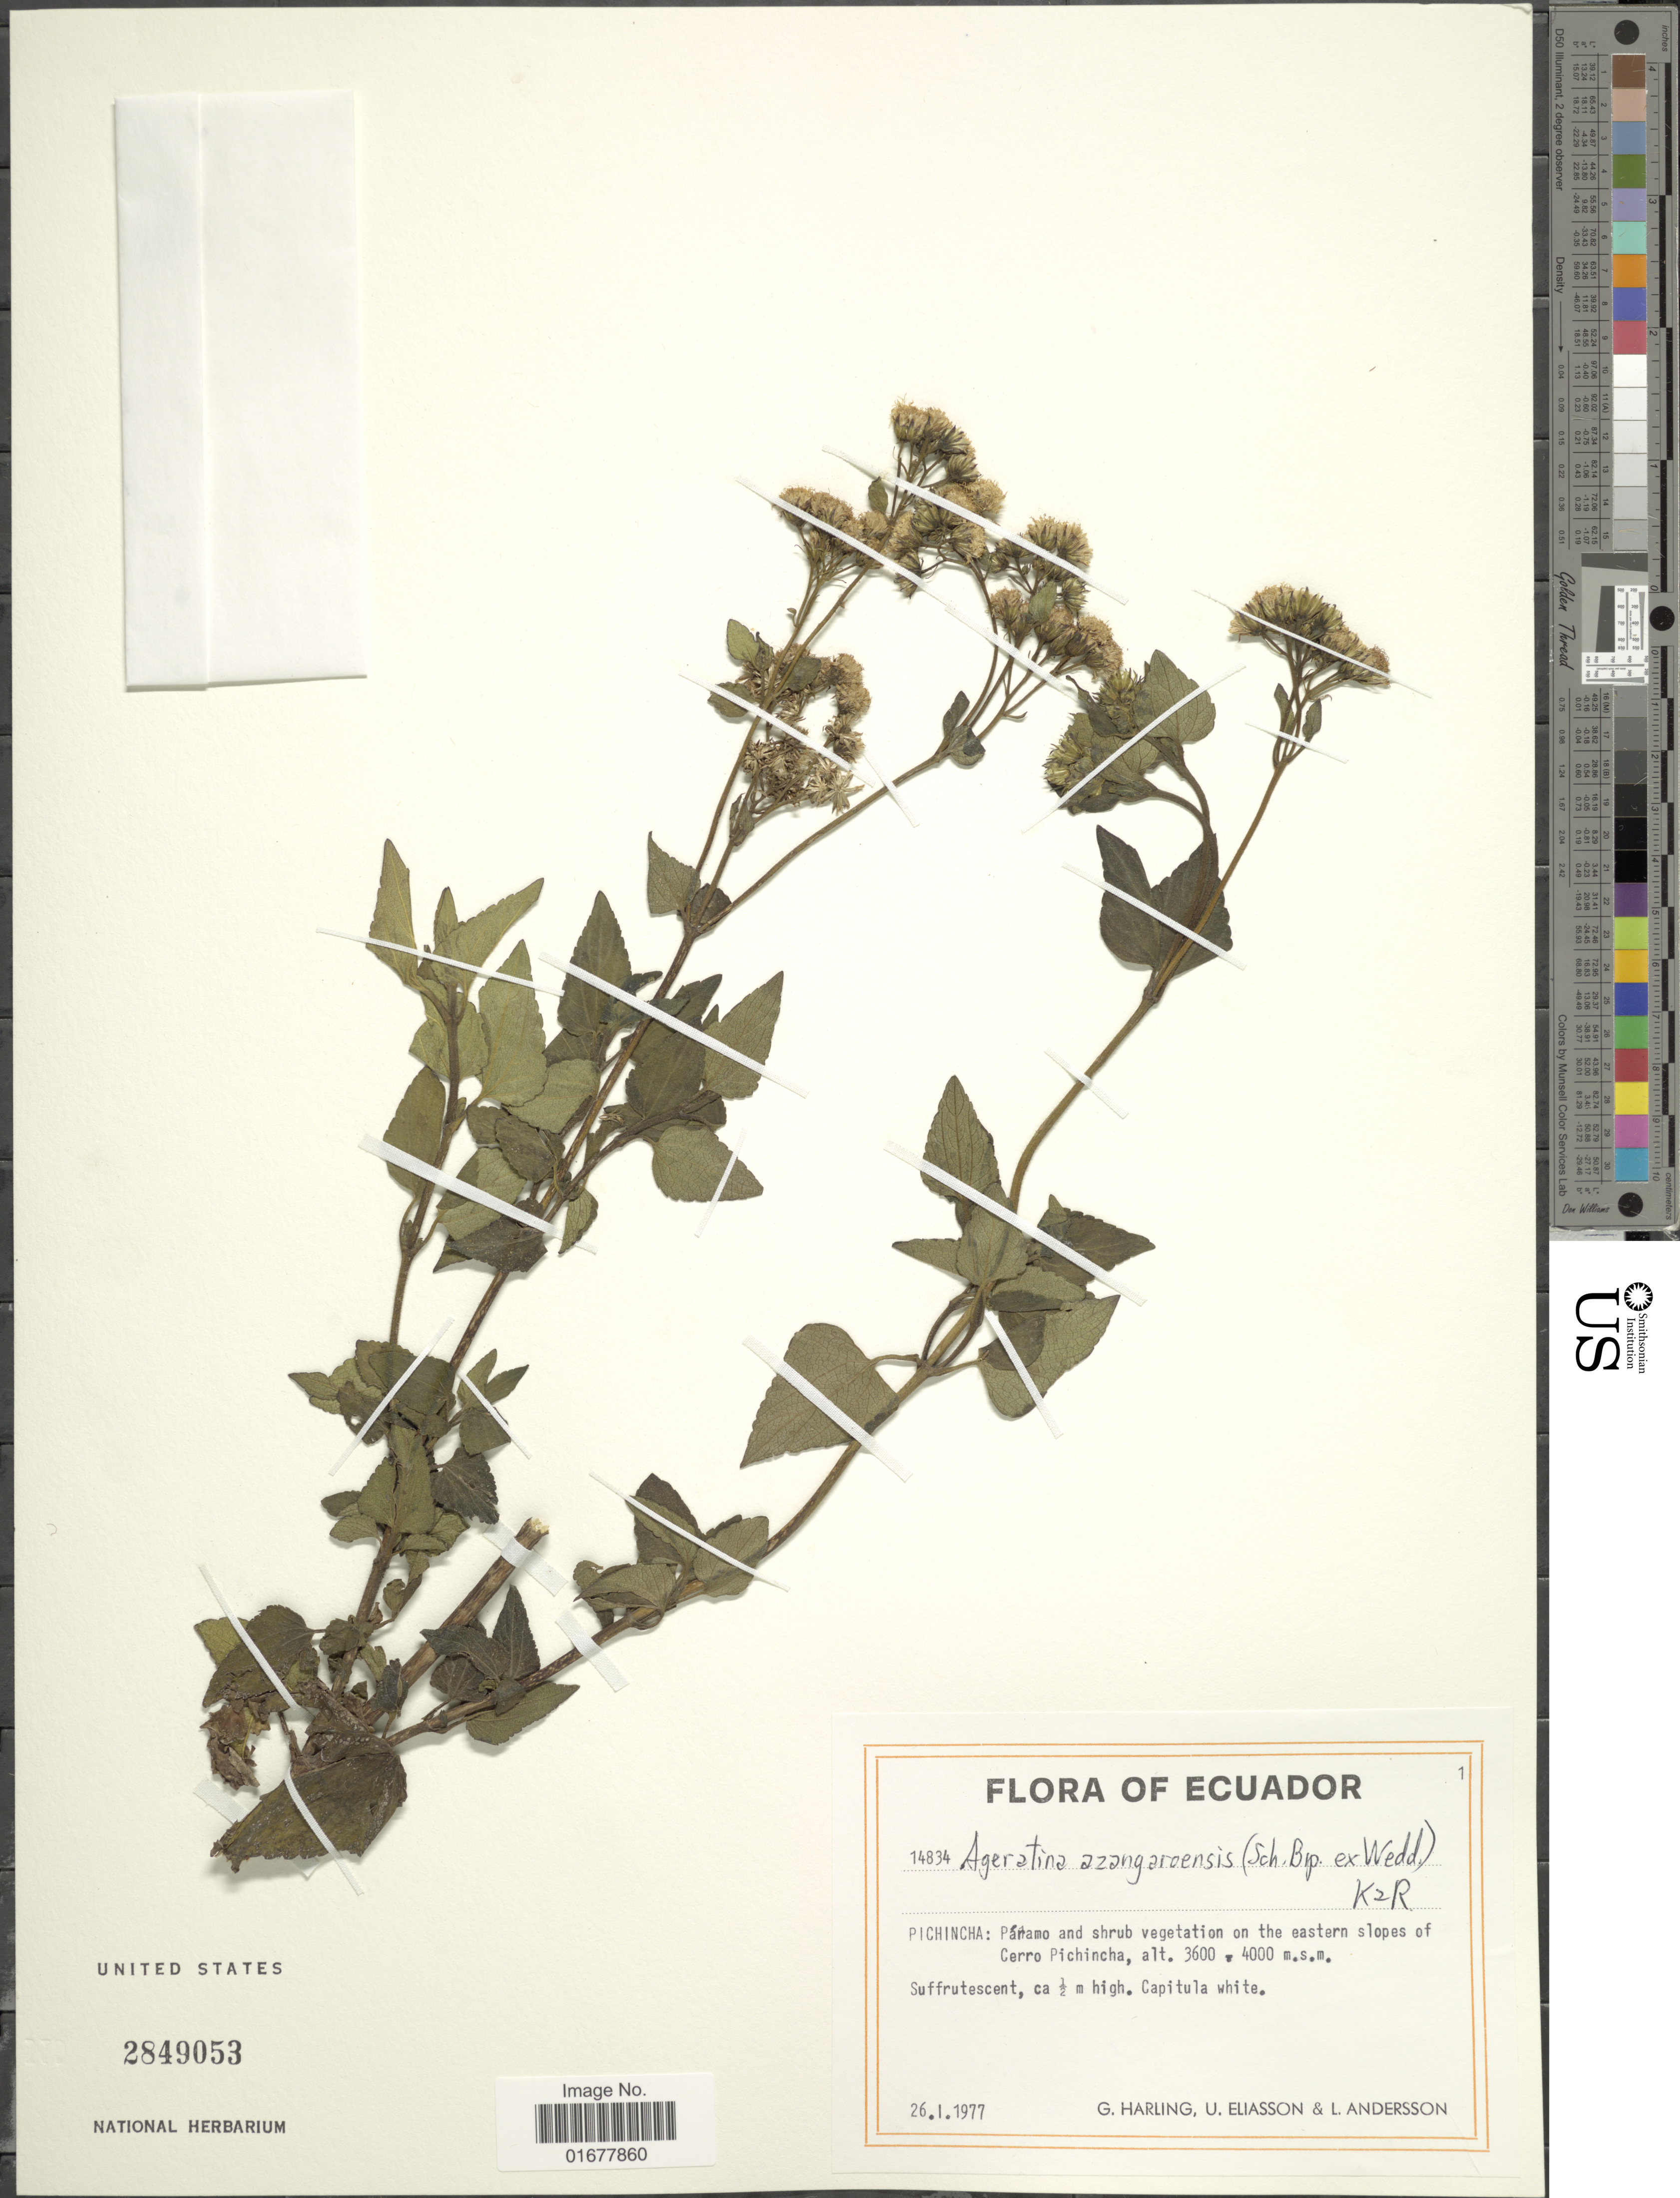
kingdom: Plantae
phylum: Tracheophyta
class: Magnoliopsida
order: Asterales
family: Asteraceae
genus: Ageratina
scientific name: Ageratina cuencana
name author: (B.L. Rob.) R.M. King & H. Rob.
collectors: G. Harling, U. Eliasson & L. Andersson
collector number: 14834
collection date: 1977-01-26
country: Ecuador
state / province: Pichincha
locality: Pichincha: Paramo and shrub vegetation on the eastern slopes of Cerro Pichincha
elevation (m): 3600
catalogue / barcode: US 2849053